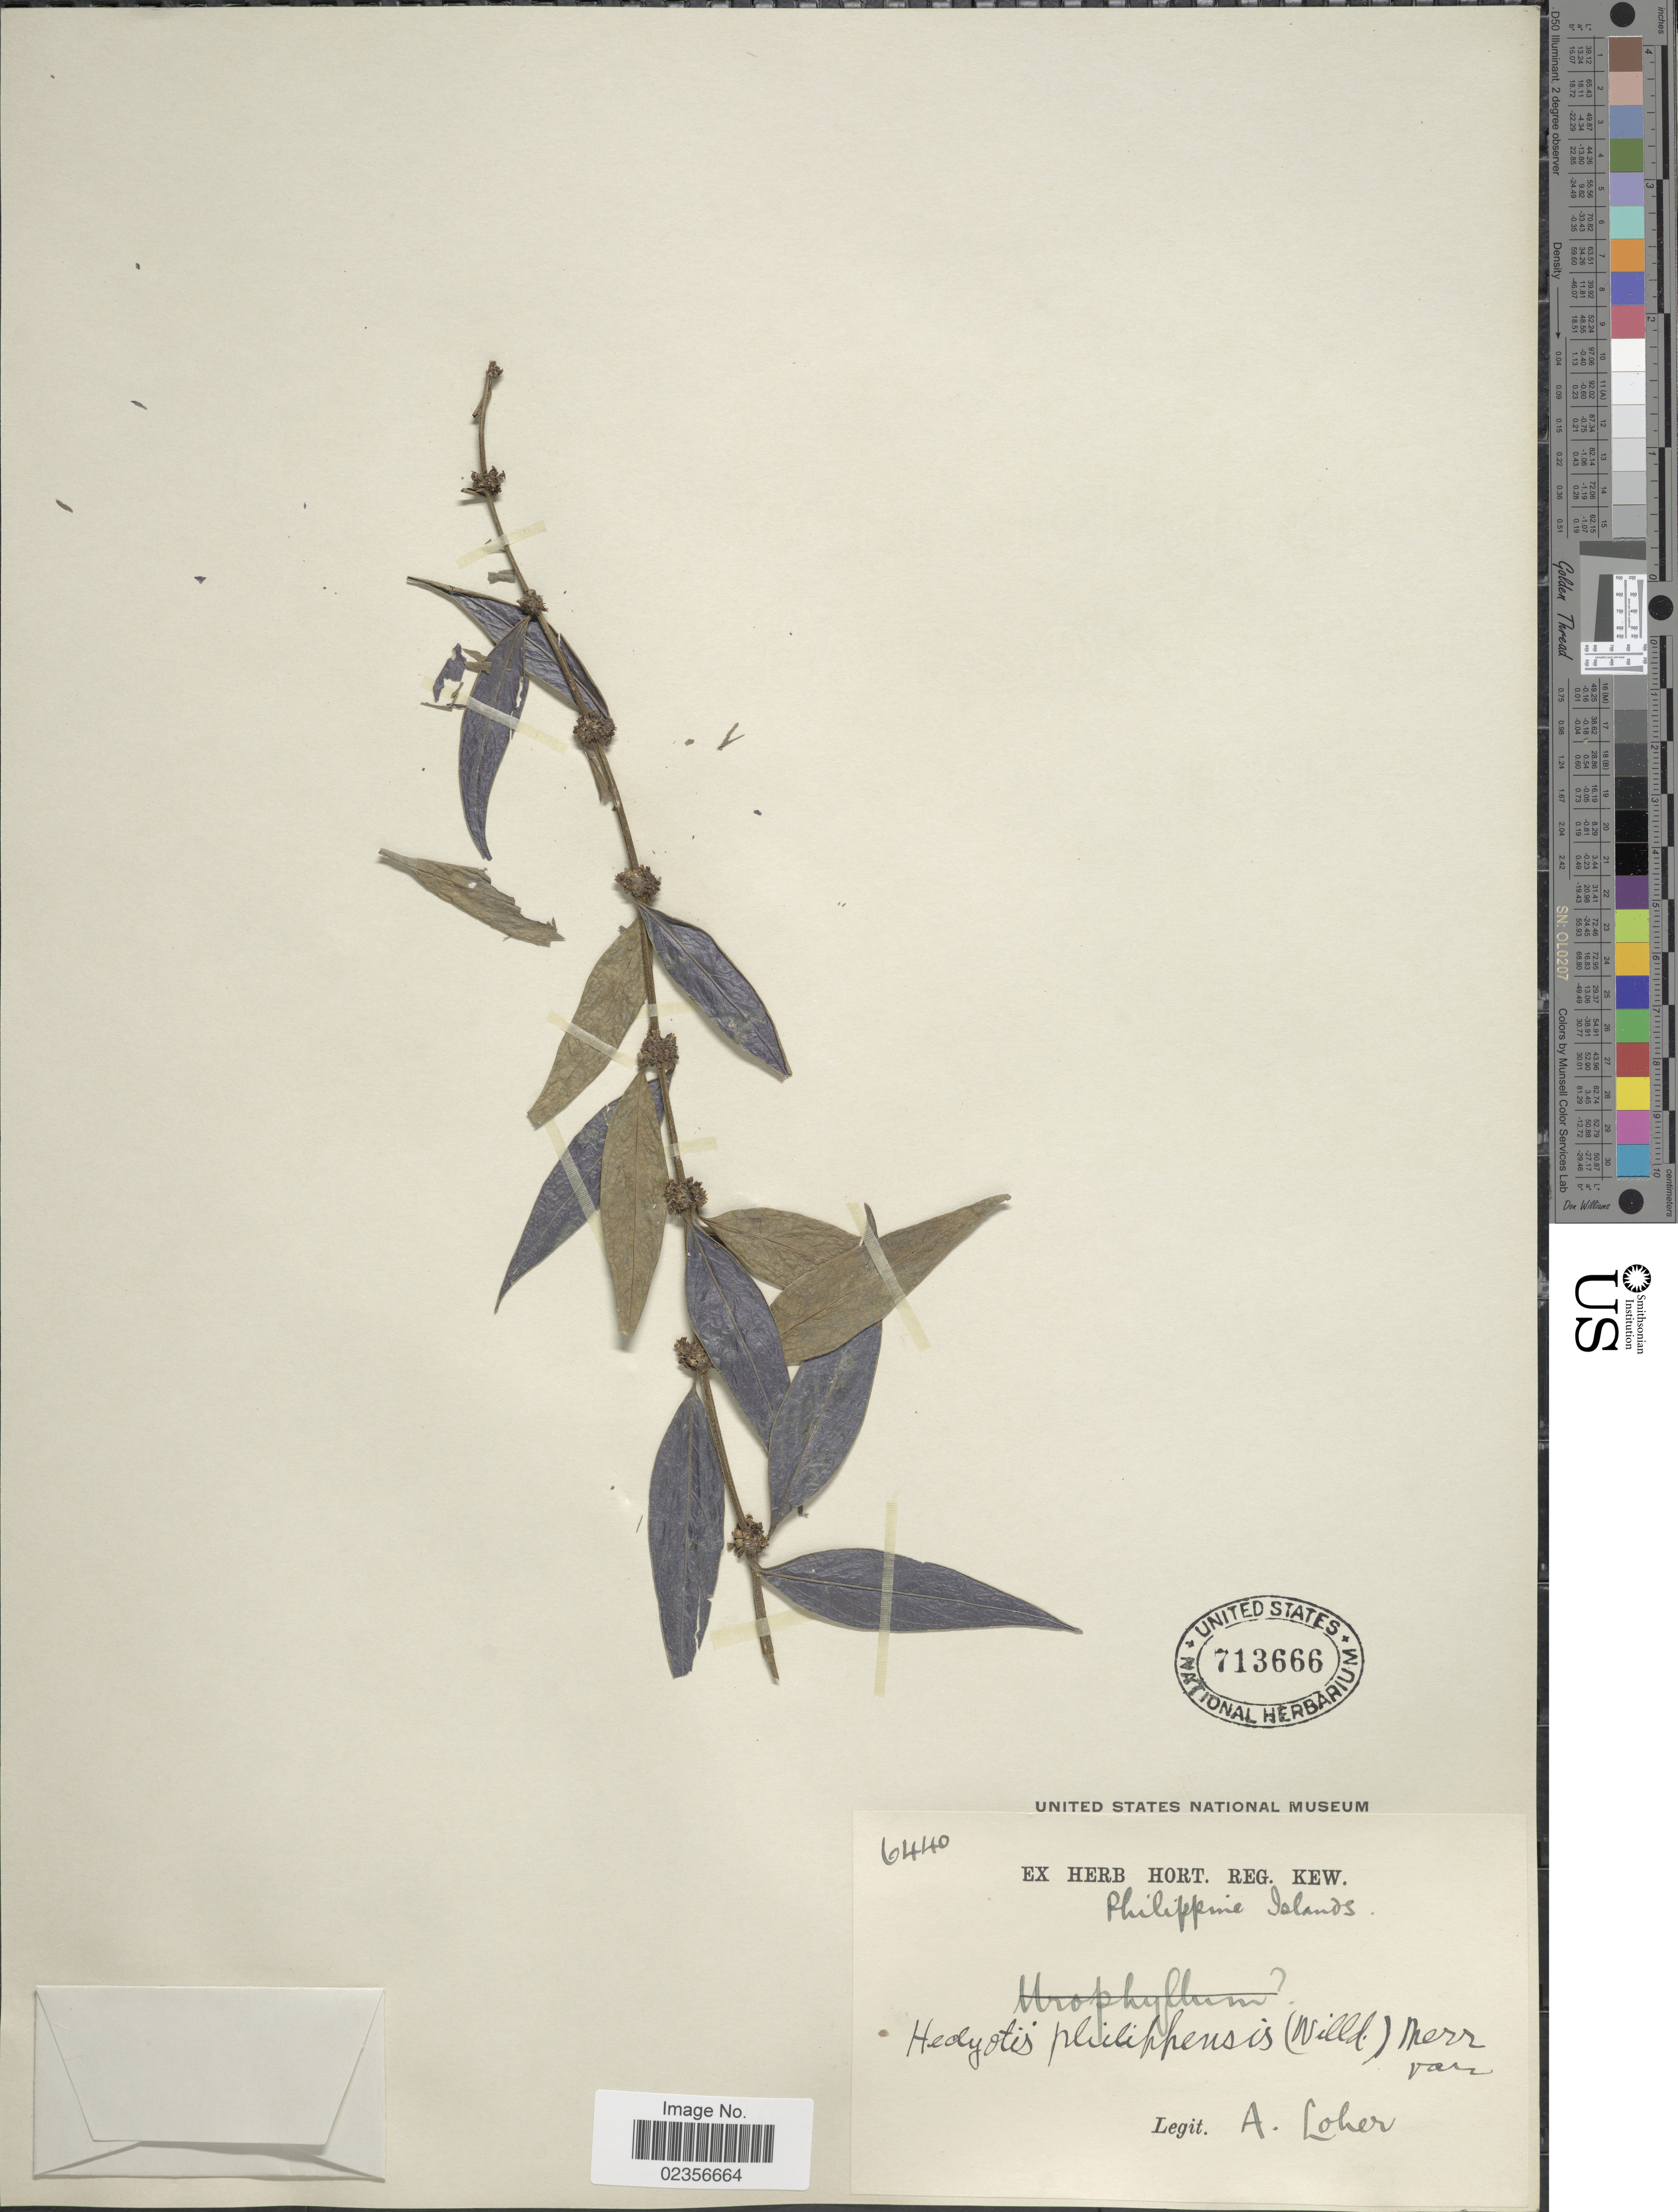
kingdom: Plantae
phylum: Tracheophyta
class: Magnoliopsida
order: Gentianales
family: Rubiaceae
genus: Hedyotis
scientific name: Hedyotis philippensis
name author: (Willd. ex Spreng.) Merr. ex C.B. Rob.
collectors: A. Loher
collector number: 6440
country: Philippines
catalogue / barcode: US 713666